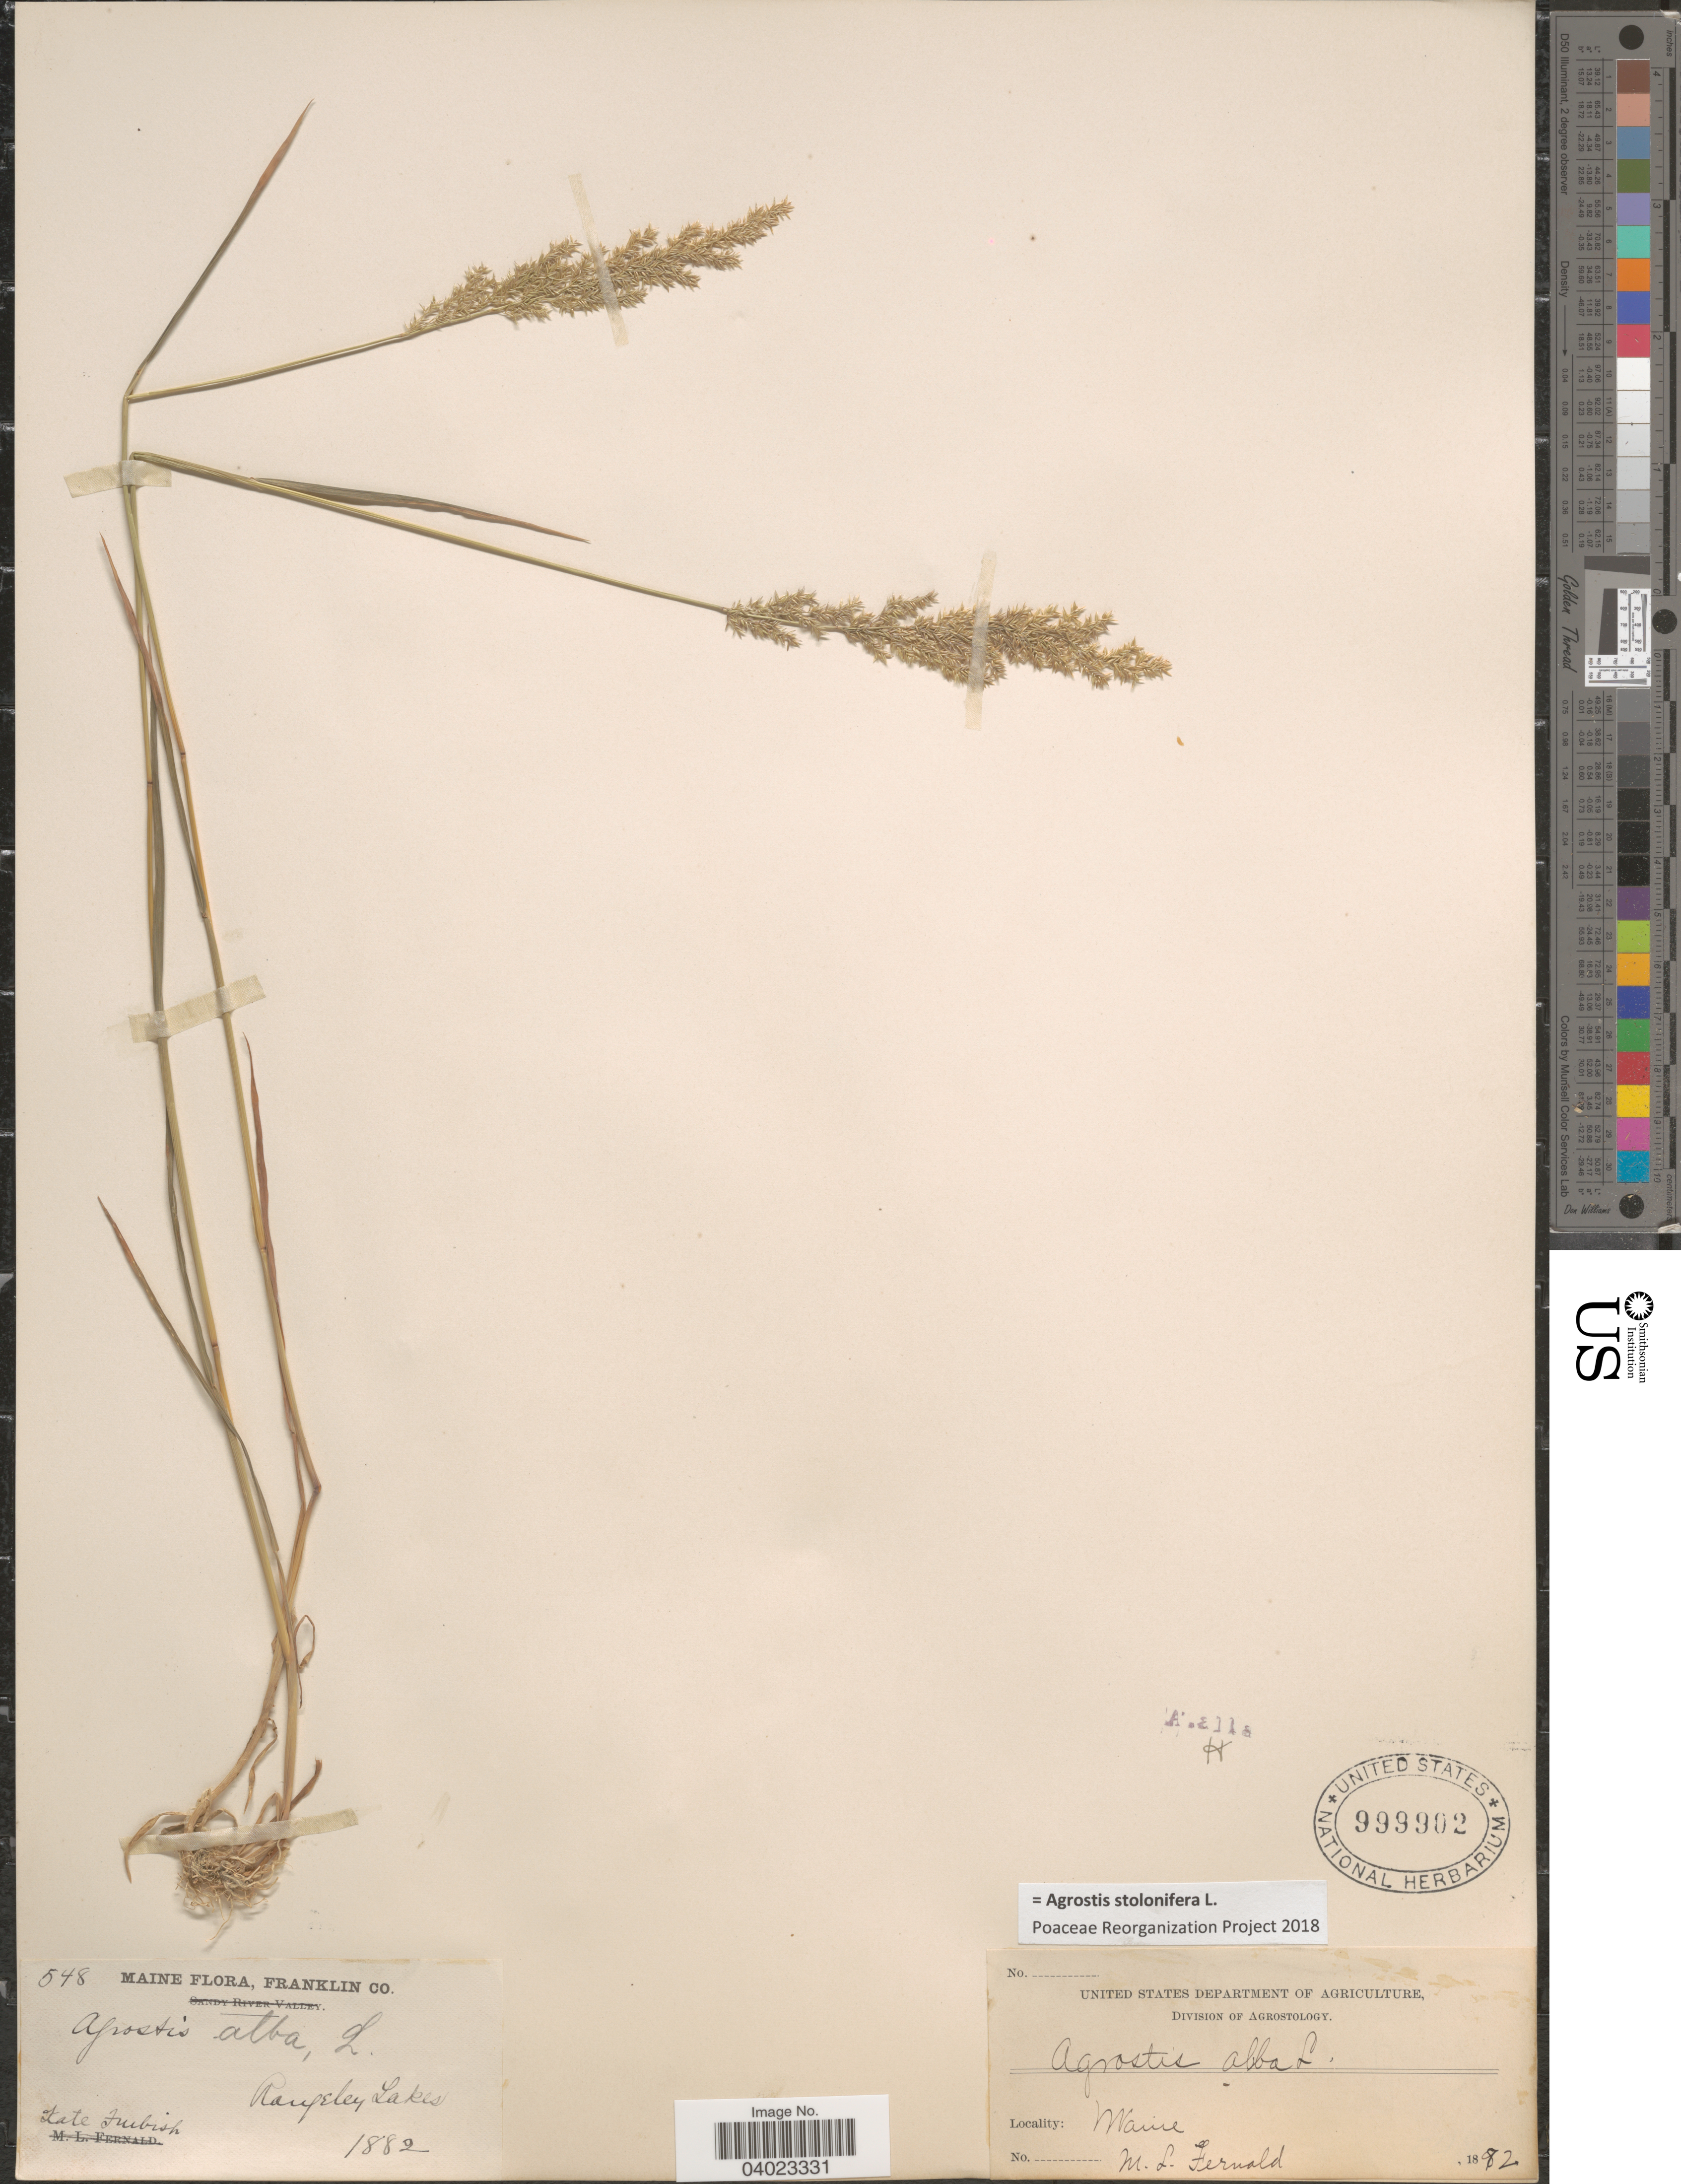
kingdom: Plantae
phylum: Tracheophyta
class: Liliopsida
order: Poales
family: Poaceae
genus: Agrostis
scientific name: Agrostis stolonifera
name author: L.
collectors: M. L. Fernald & K. Furbish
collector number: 548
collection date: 1882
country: United States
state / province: Maine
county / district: Franklin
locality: Rangeley Lakes.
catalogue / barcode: US 999902